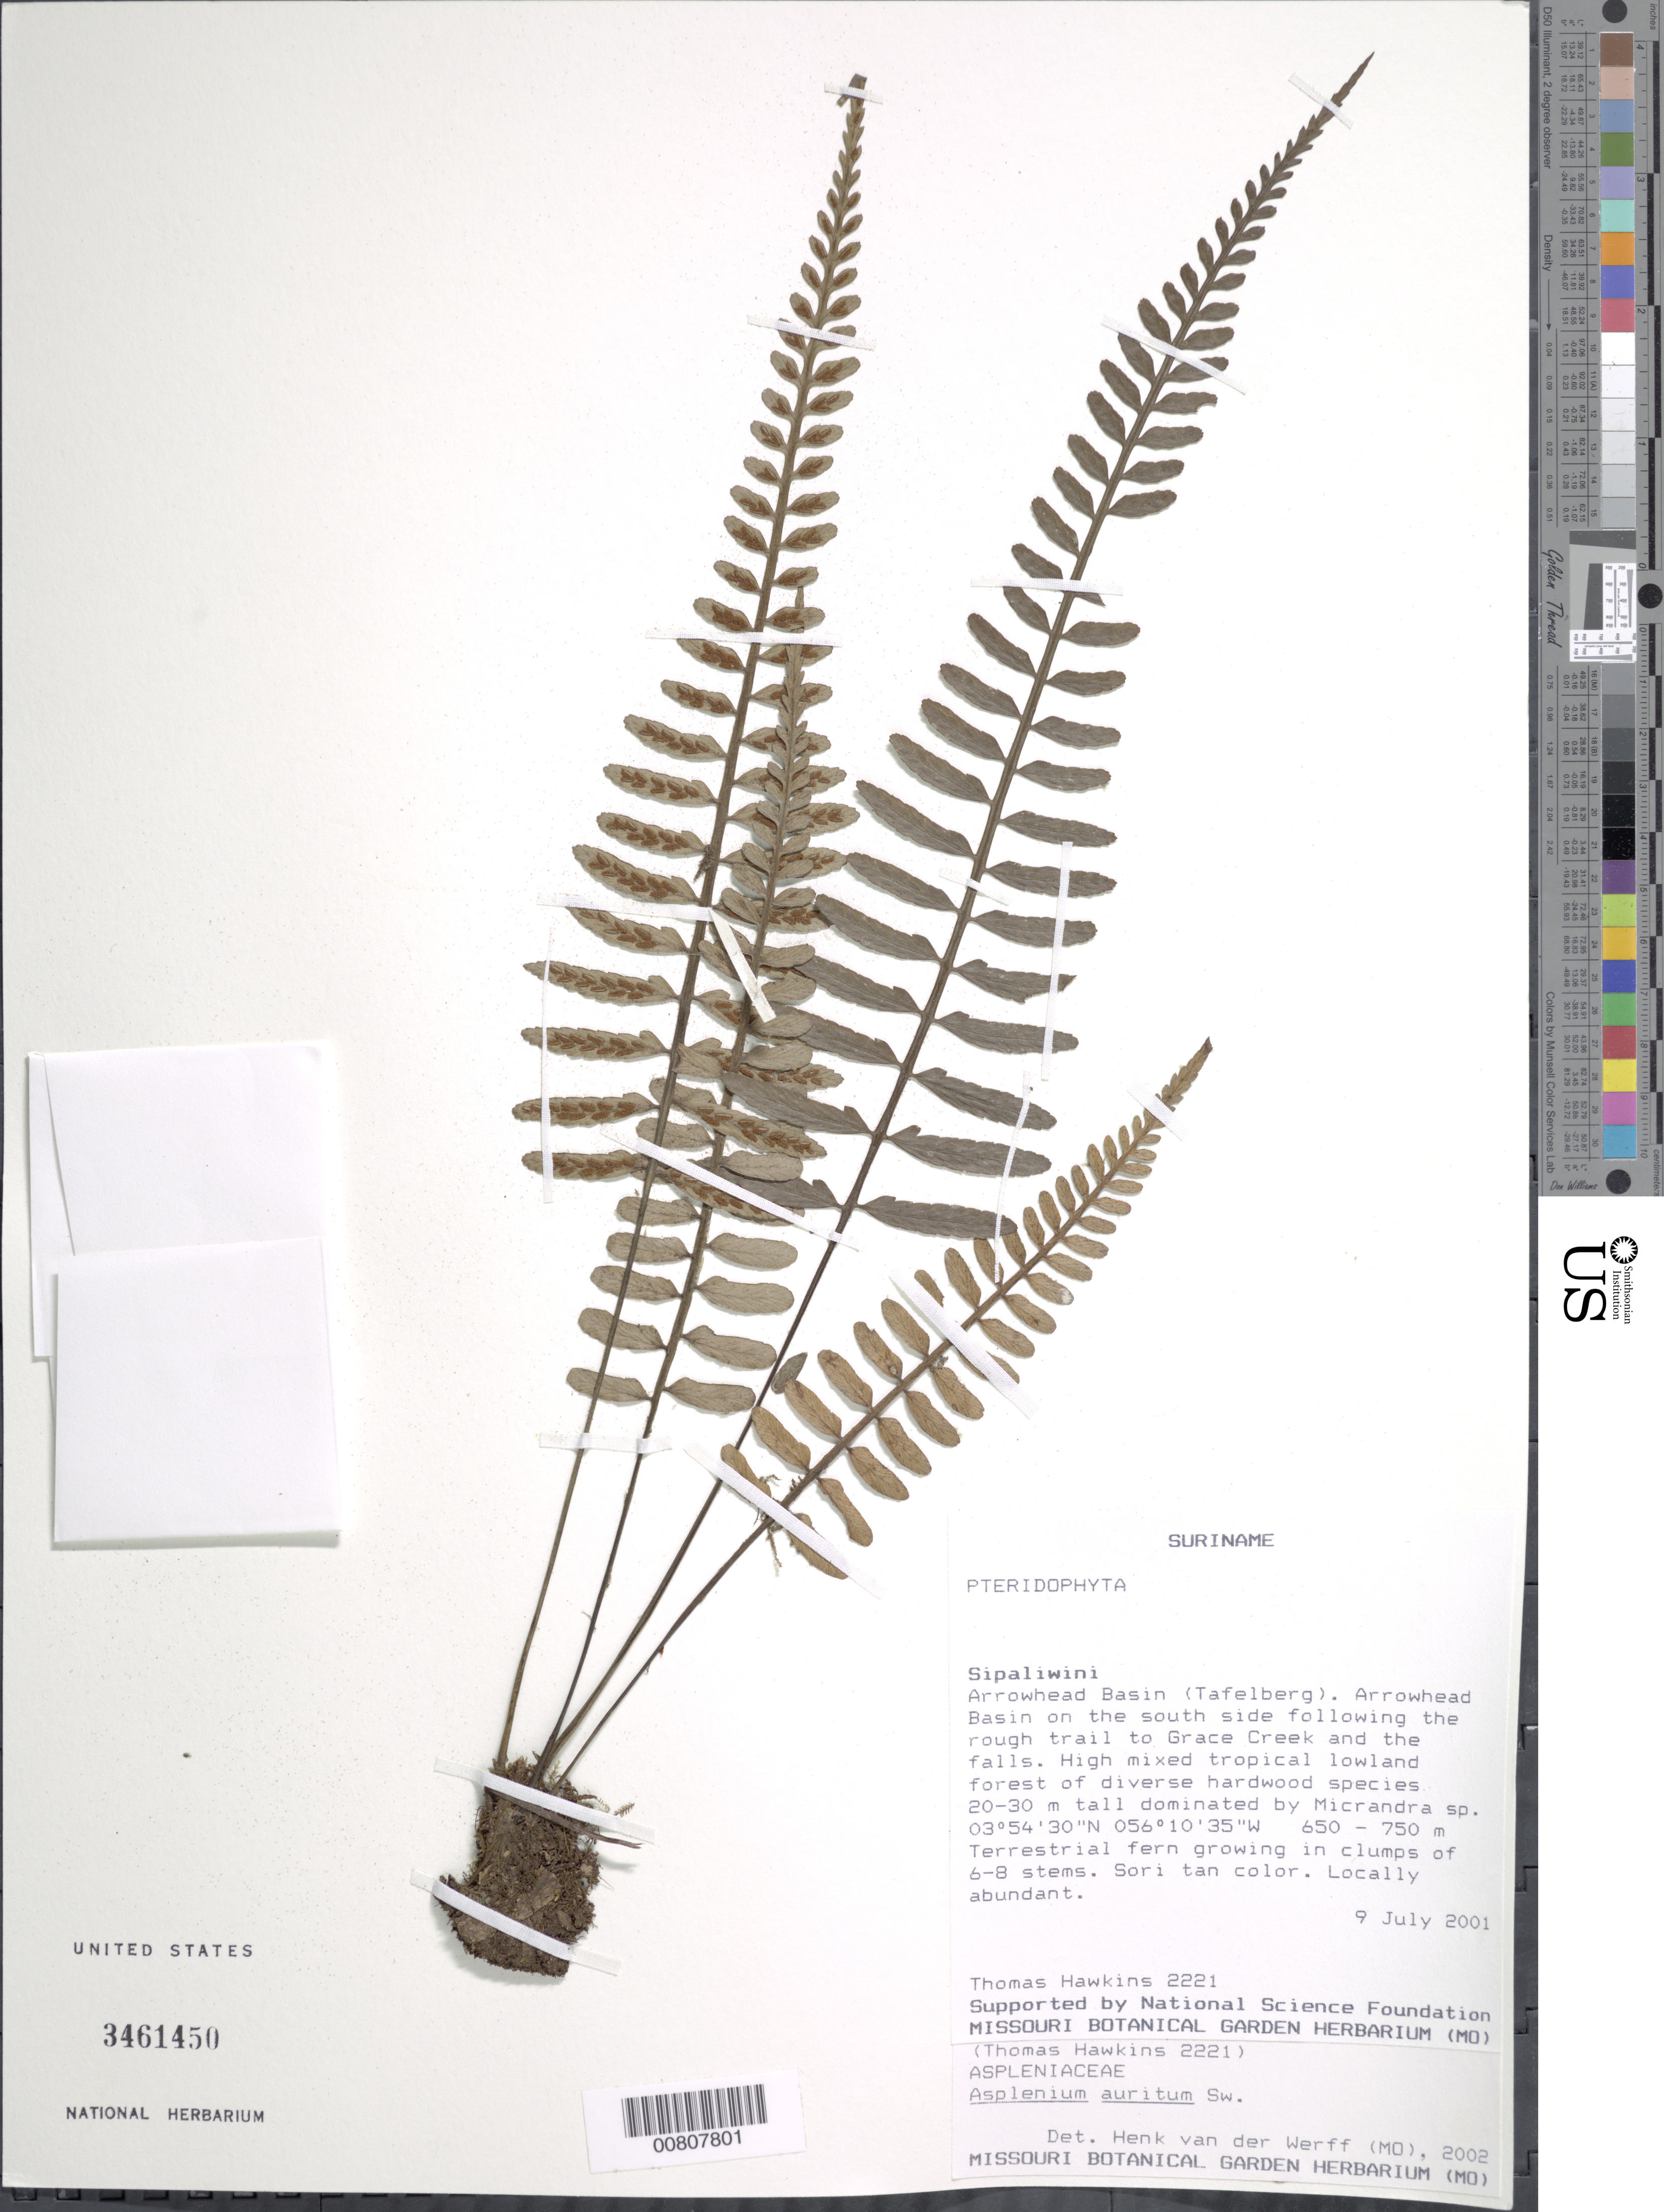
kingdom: Plantae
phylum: Tracheophyta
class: Polypodiopsida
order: Polypodiales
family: Aspleniaceae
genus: Asplenium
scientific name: Asplenium auritum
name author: Sw.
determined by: van der Werff, H., (MO), Missouri Botanical Garden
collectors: T. Hawkins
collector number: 2221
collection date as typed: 9-Jul-01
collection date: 2001-07-09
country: Suriname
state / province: Sipaliwini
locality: Tafelberg (Table Mountain), Arrowhead Basin, south side following the rough trail to Grace Creek and the falls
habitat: High mixed tropical lowland forest of diverse hardwood species 20-30 m tall dominated by Micrandra sp.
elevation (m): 650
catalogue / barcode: US 3461450